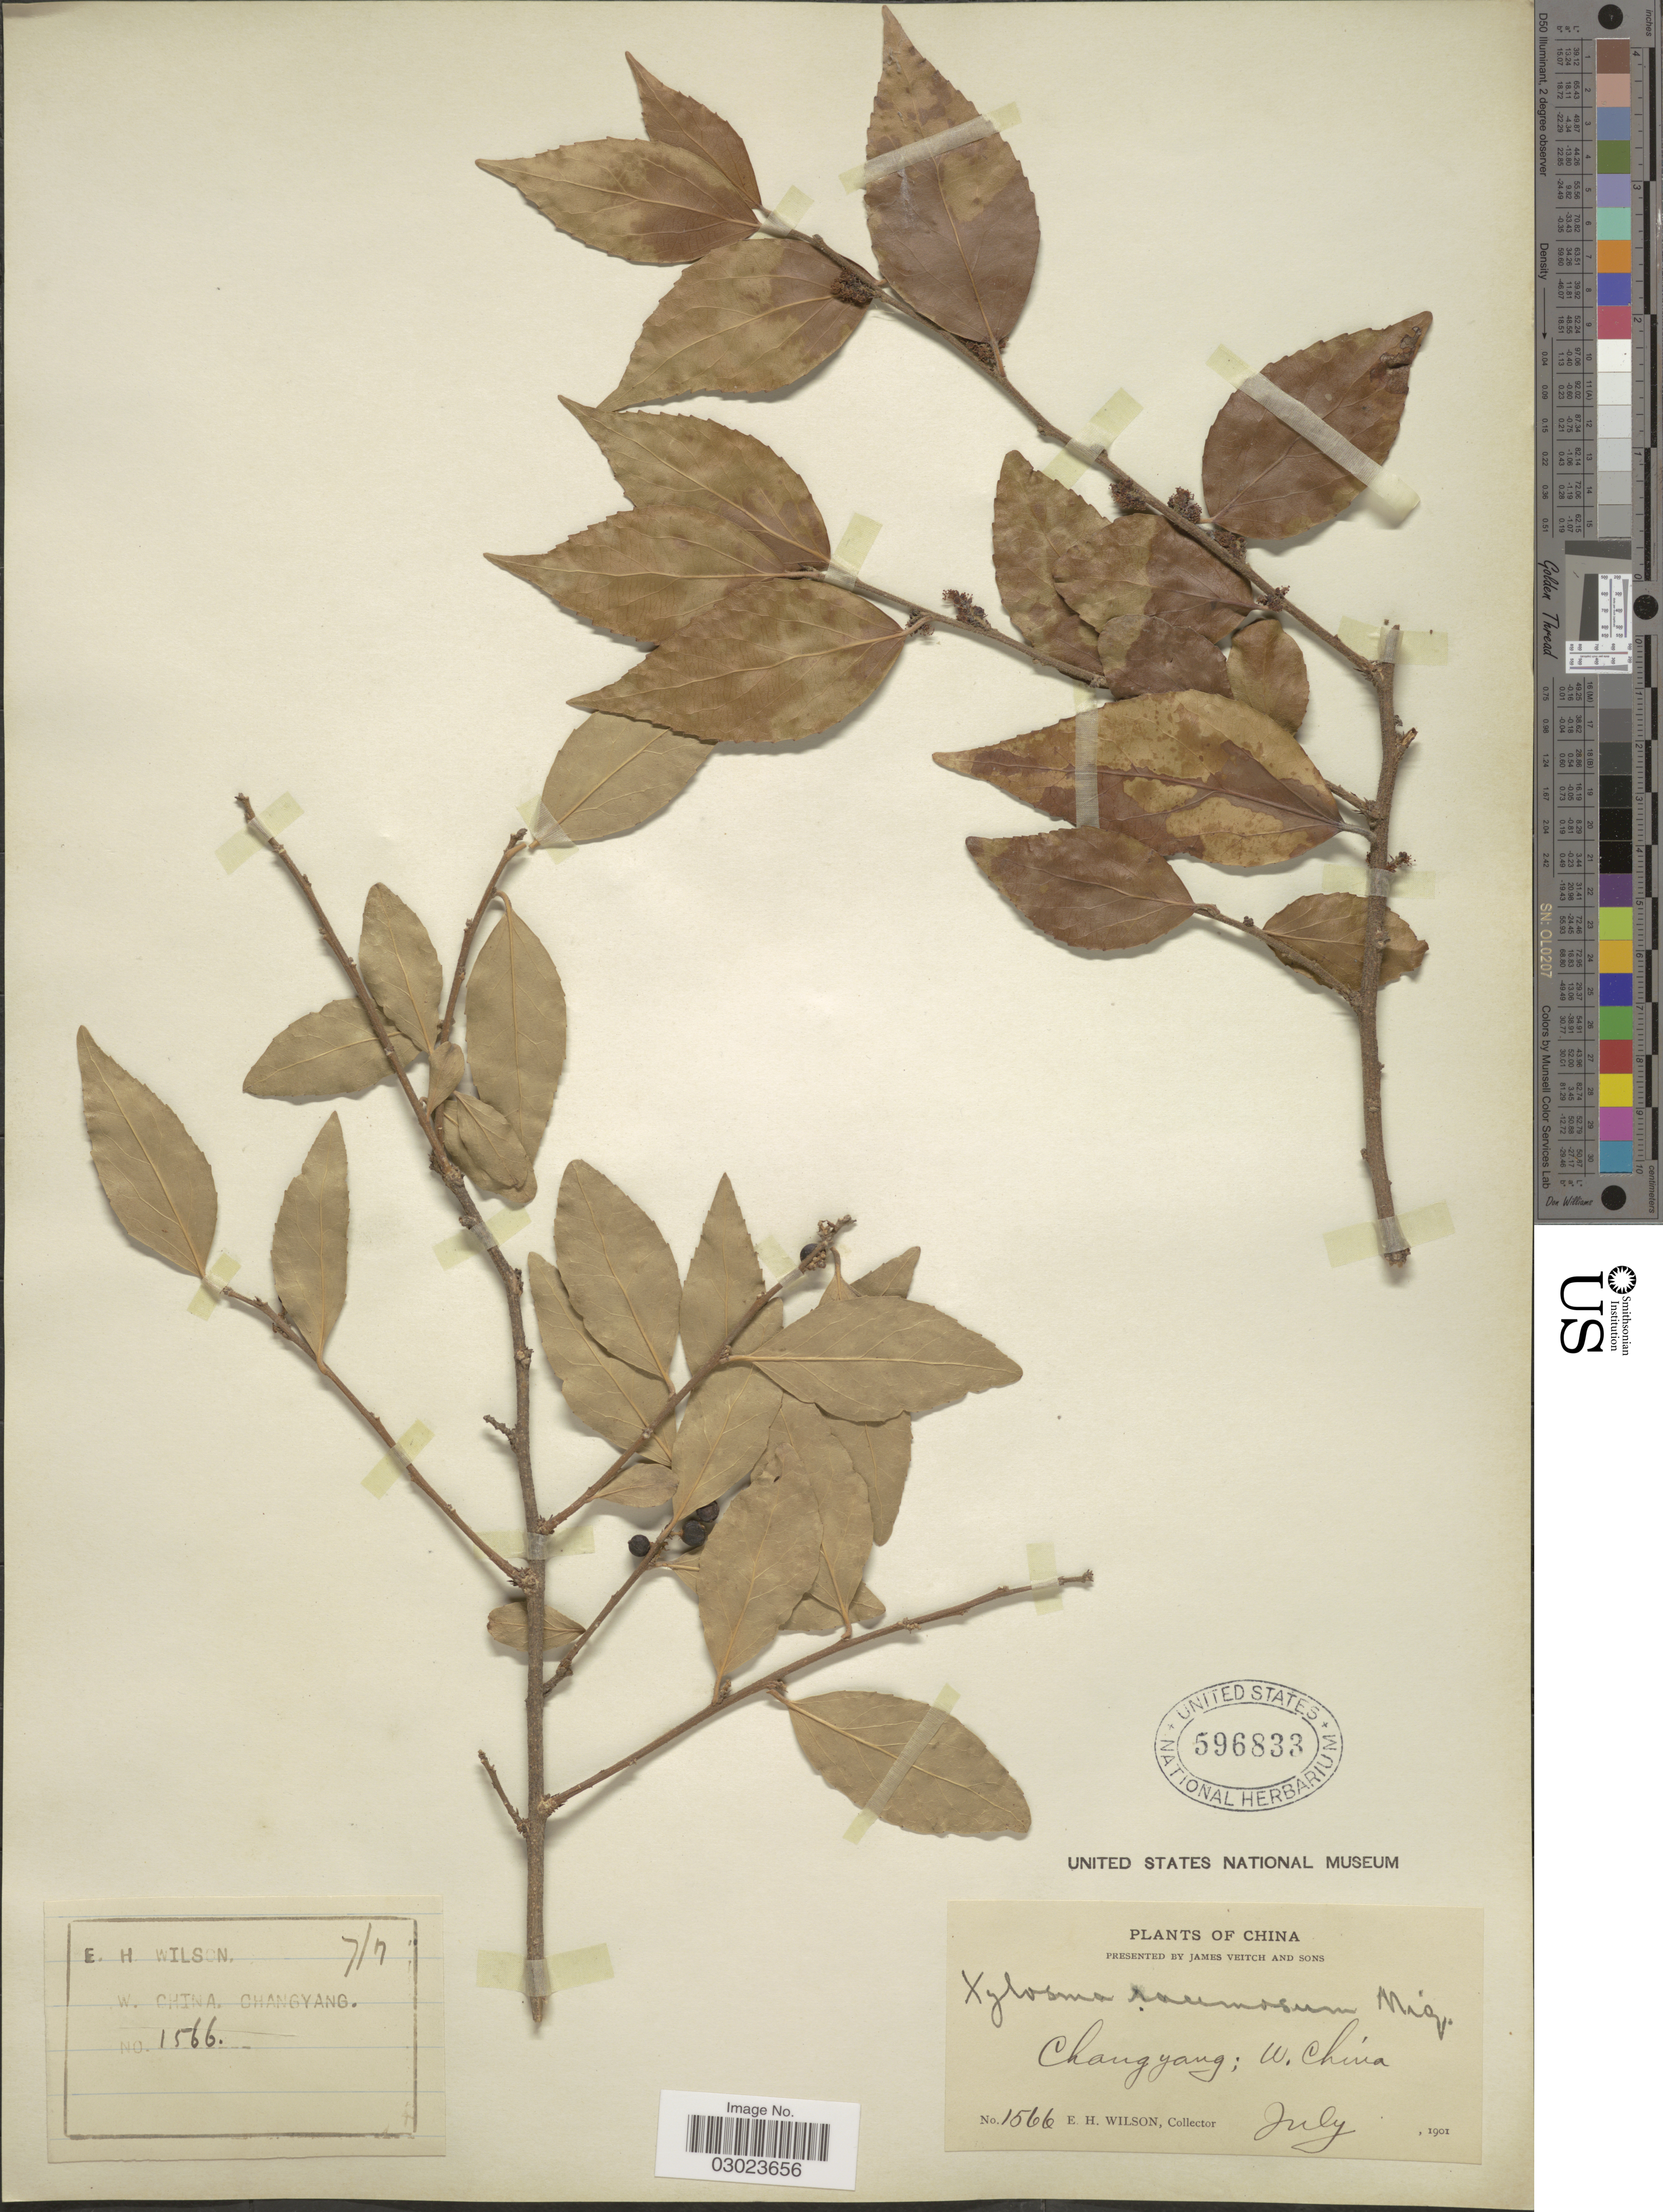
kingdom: Plantae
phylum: Tracheophyta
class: Magnoliopsida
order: Malpighiales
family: Salicaceae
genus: Xylosma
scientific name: Xylosma congesta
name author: (Lour.) Merr.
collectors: E. Wilson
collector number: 1566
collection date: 1901-07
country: China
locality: W. China, Changyang.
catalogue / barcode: US 596833